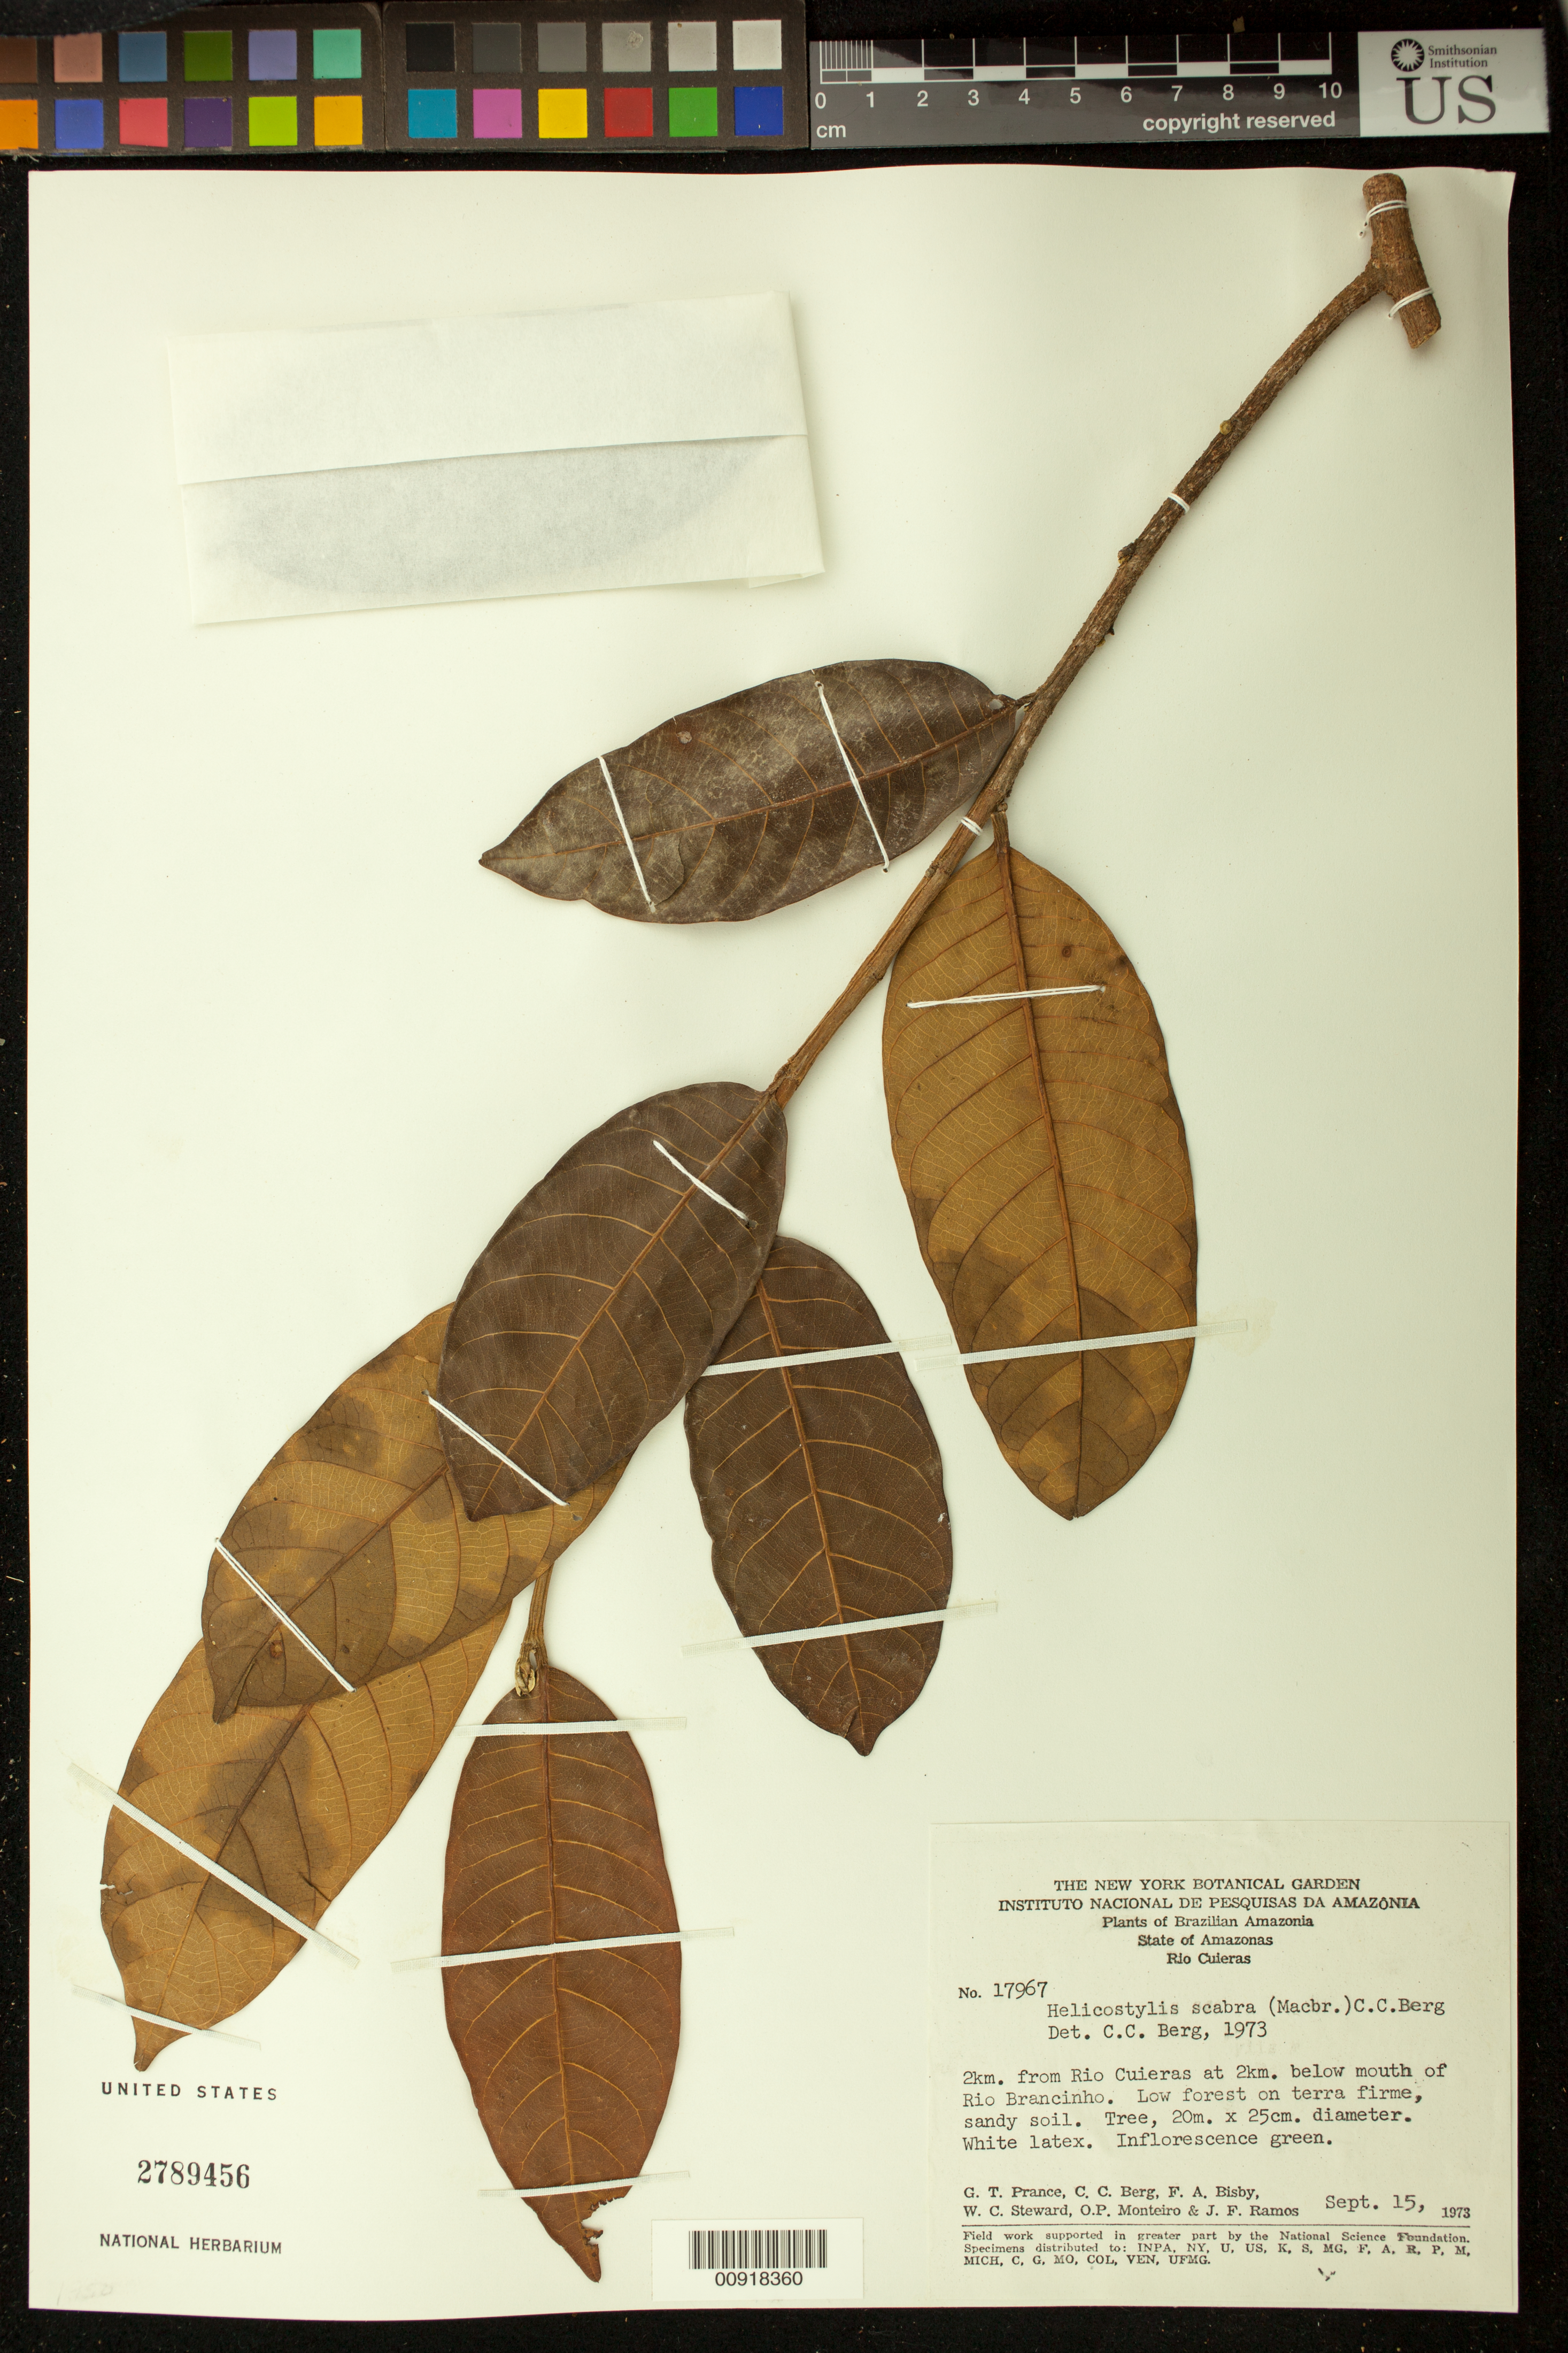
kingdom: Plantae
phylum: Tracheophyta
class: Magnoliopsida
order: Rosales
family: Moraceae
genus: Helicostylis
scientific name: Helicostylis scabra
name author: (J.F. Macbr.) C.C. Berg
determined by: Berg, C. C.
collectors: G. T. Prance, C. C. Berg, F. A. Bisby, W. C. Steward, O. P. Monteiro & J. F. Ramos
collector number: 17967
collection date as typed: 15-Sep-73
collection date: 1973-09-15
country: Brazil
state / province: Amazonas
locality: Río Cuieras, 2 km from Río Cuieras at 2 km below mouth of Río Branchinho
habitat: Low forest on terra firme, sandy soil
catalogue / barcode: US 2789456